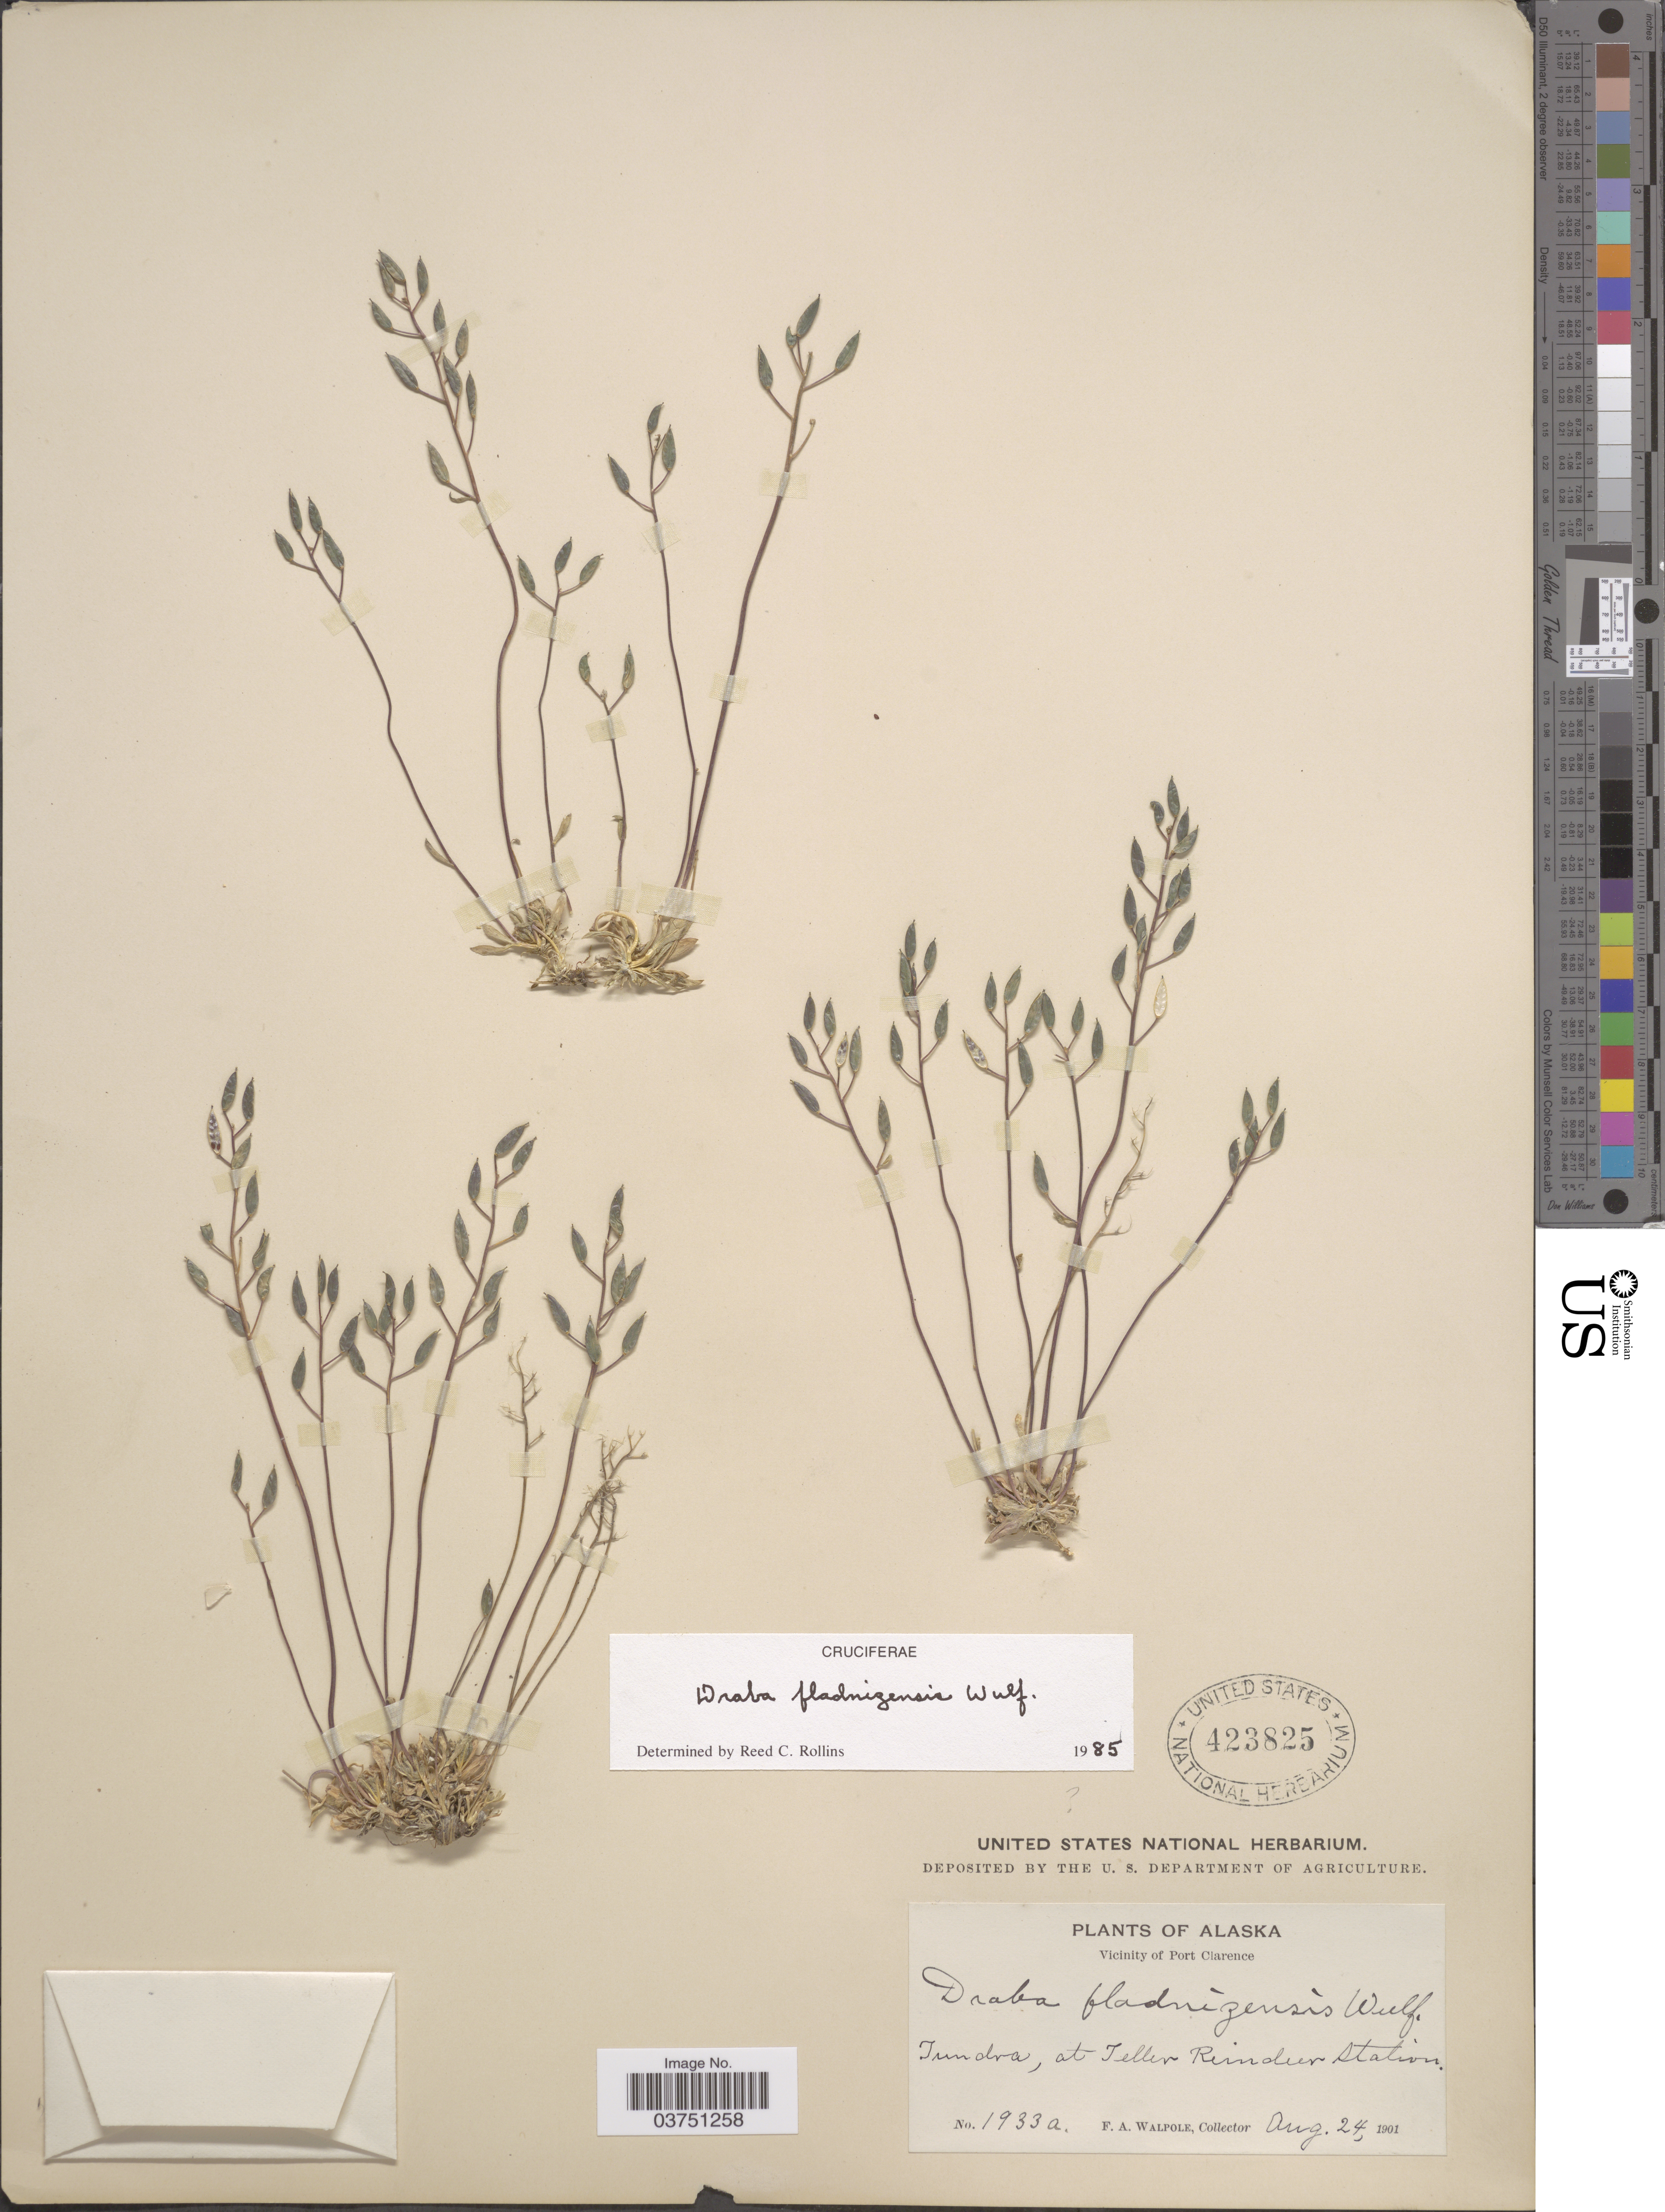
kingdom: Plantae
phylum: Tracheophyta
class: Magnoliopsida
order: Brassicales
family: Brassicaceae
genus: Draba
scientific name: Draba fladnizensis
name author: Wulfen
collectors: F. Walpole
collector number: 1933a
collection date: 1901-08-24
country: United States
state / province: Alaska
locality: Vicinity of Port Clarence; Tundra, at Teller Reindeer Station.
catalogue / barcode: US 423825